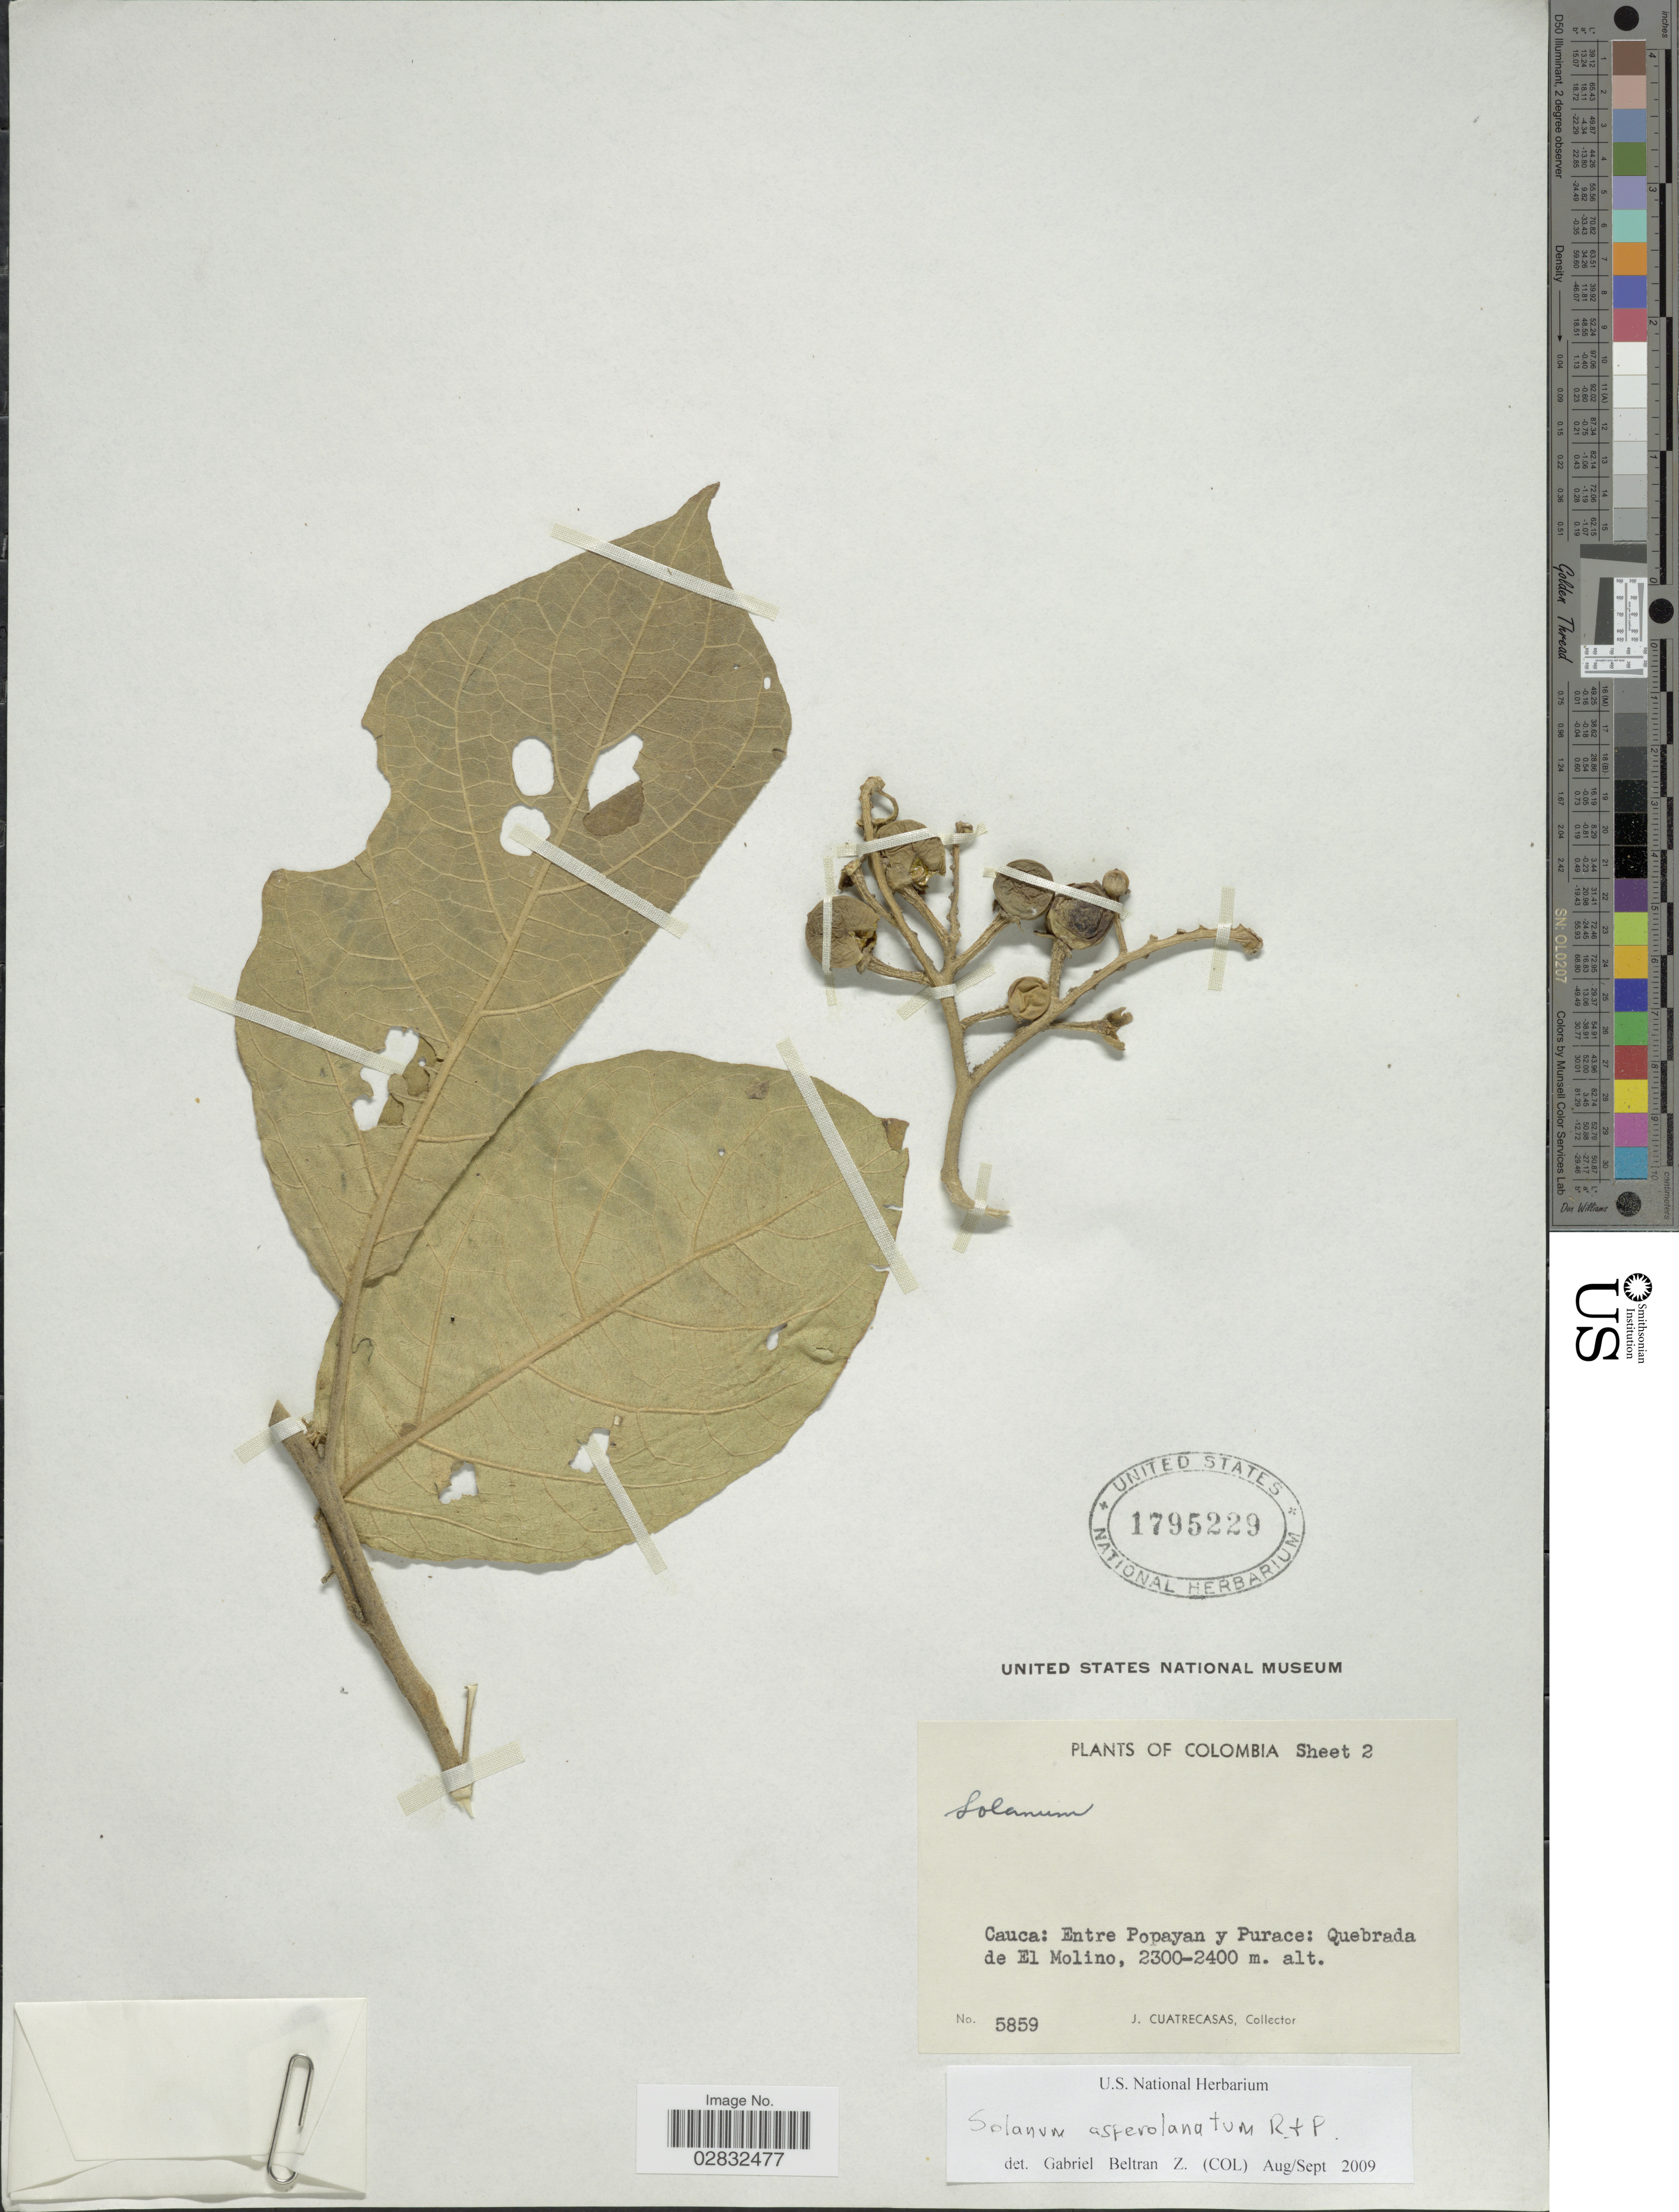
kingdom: Plantae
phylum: Tracheophyta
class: Magnoliopsida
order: Solanales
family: Solanaceae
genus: Solanum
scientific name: Solanum asperolatum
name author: Ruiz & Pav.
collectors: J. Cuatrecasas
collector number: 5859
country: Colombia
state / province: Cauca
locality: Entre Popayan y Purace, Quebrada de El Molino.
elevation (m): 2300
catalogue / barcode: US 1795229